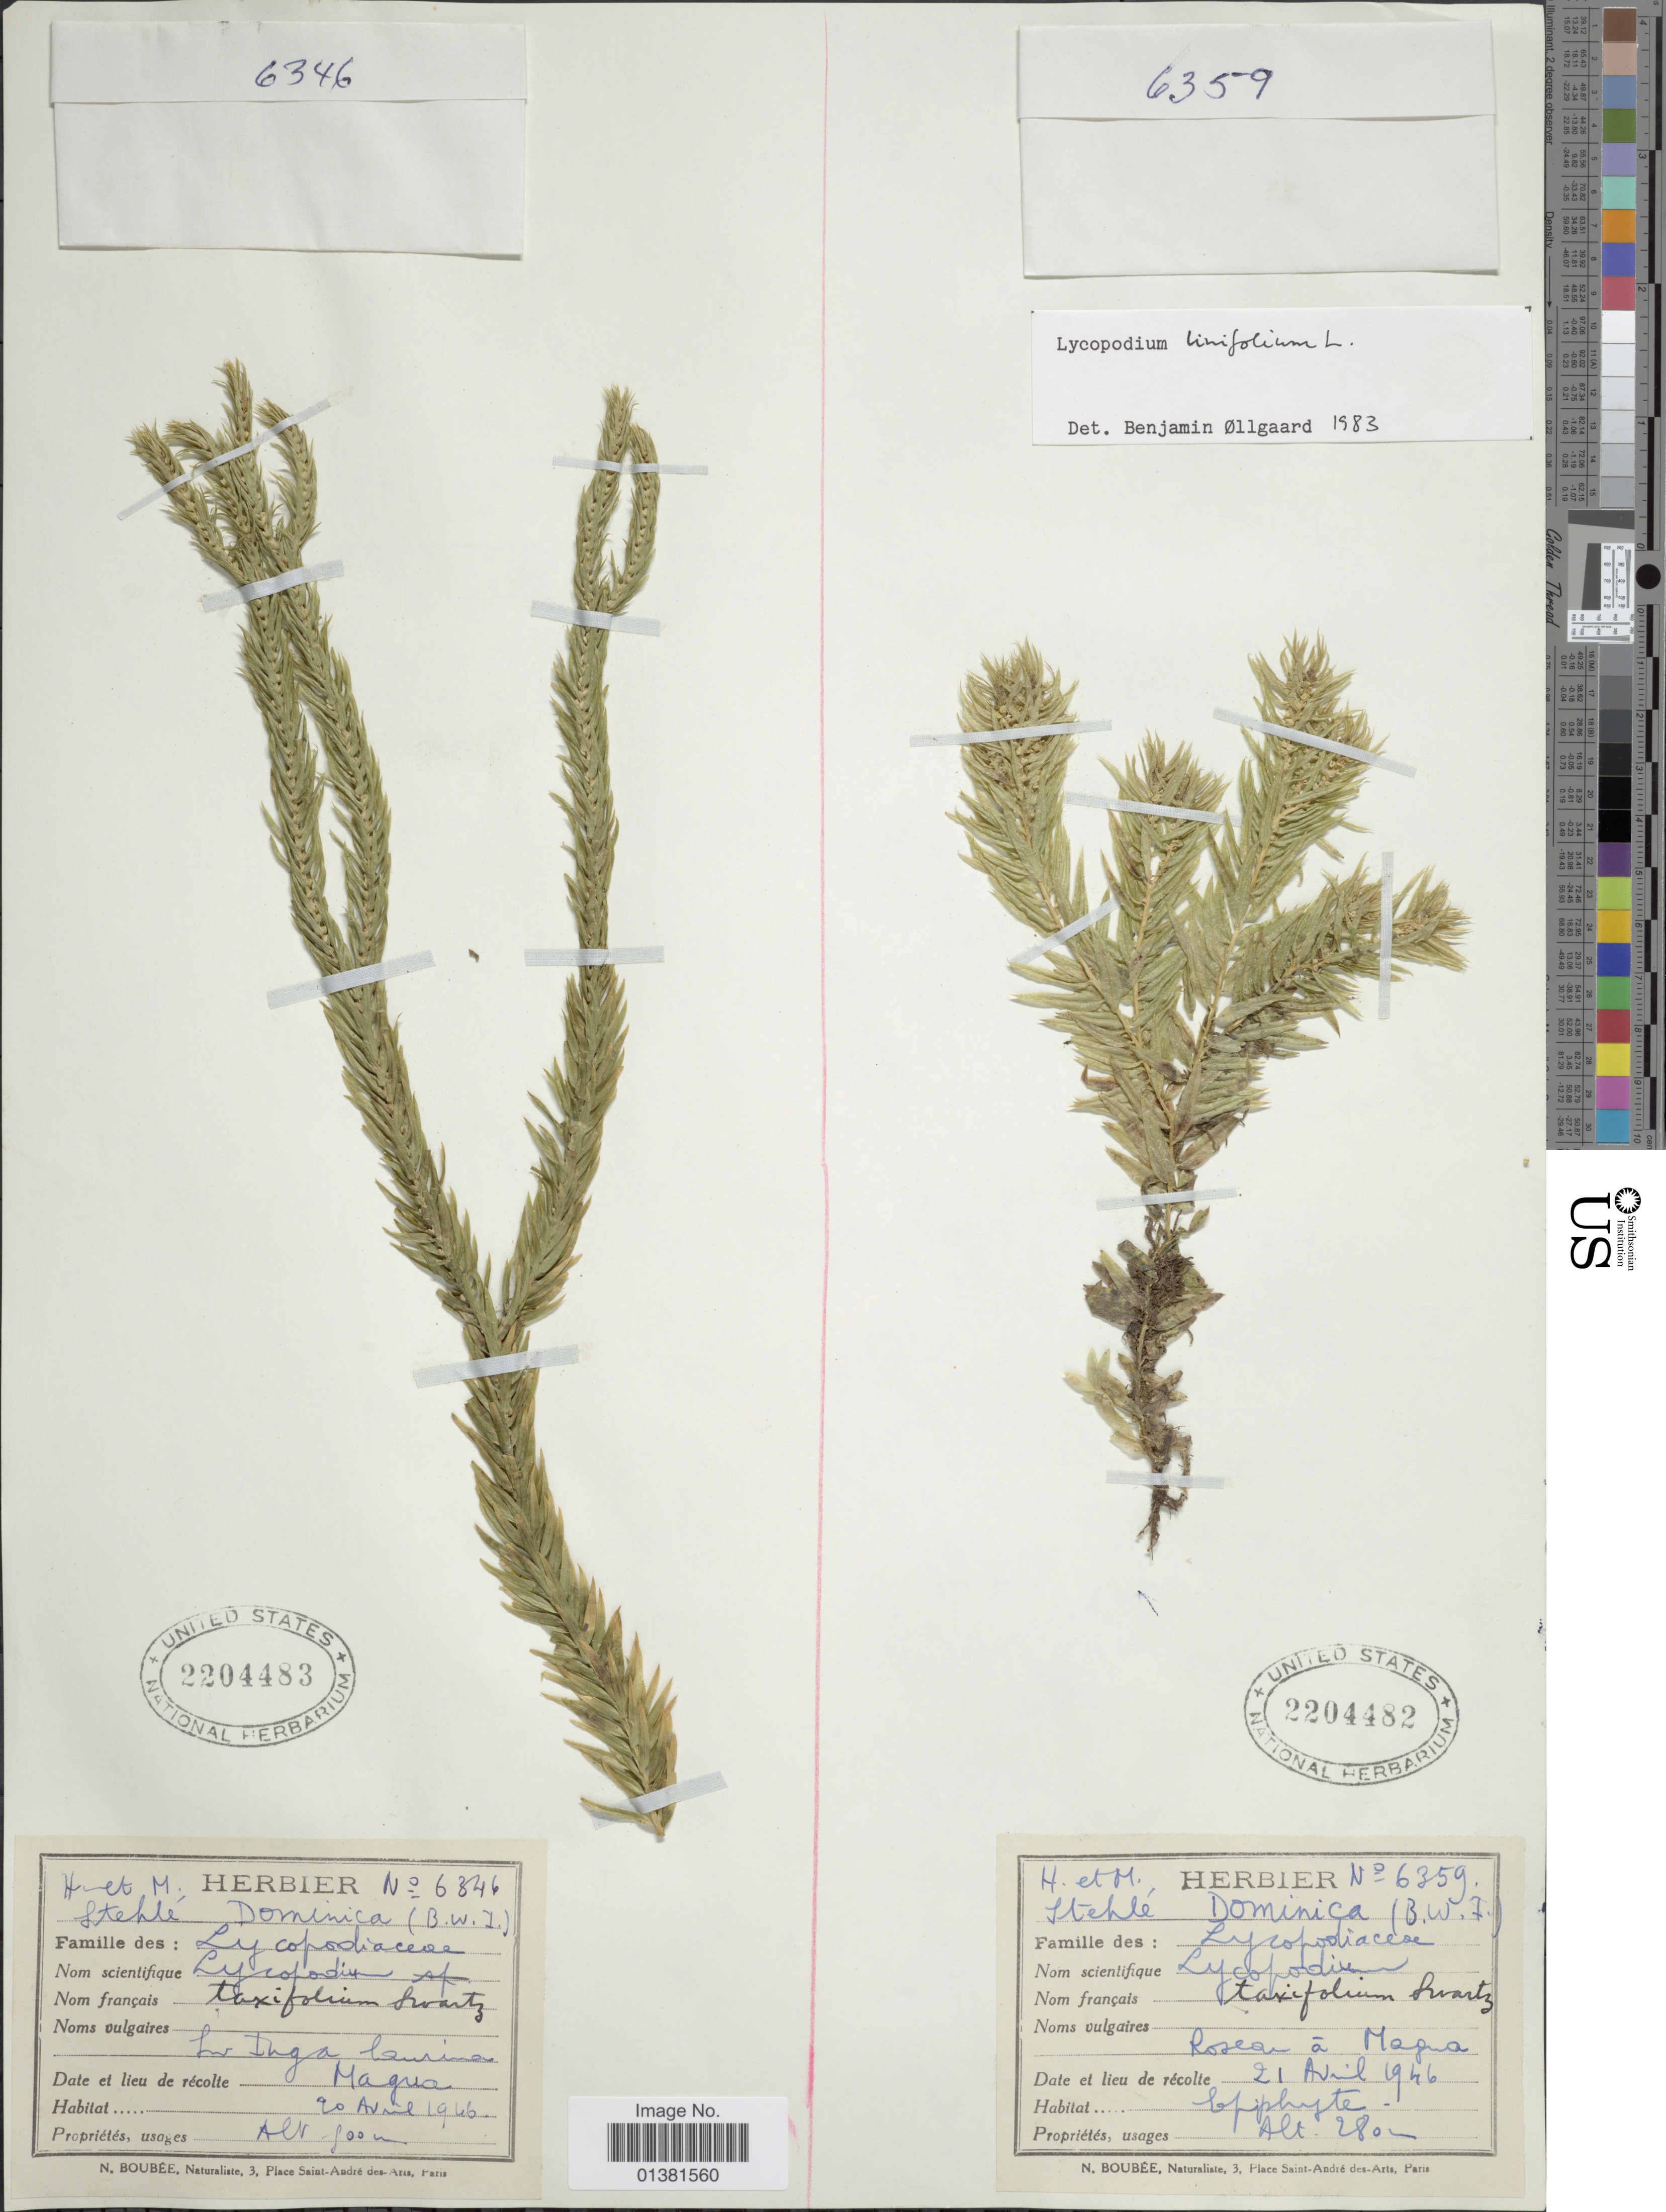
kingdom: Plantae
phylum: Tracheophyta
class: Lycopodiopsida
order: Lycopodiales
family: Lycopodiaceae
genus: Phlegmariurus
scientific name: Phlegmariurus taxifolius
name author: (Sw.) Á. Löve & D. Löve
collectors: H. Stehlé & M. Stehlé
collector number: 6359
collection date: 1946-04-21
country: Dominica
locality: (B.W.I.) Roseau á Magua.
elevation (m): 280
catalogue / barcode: US 2204482